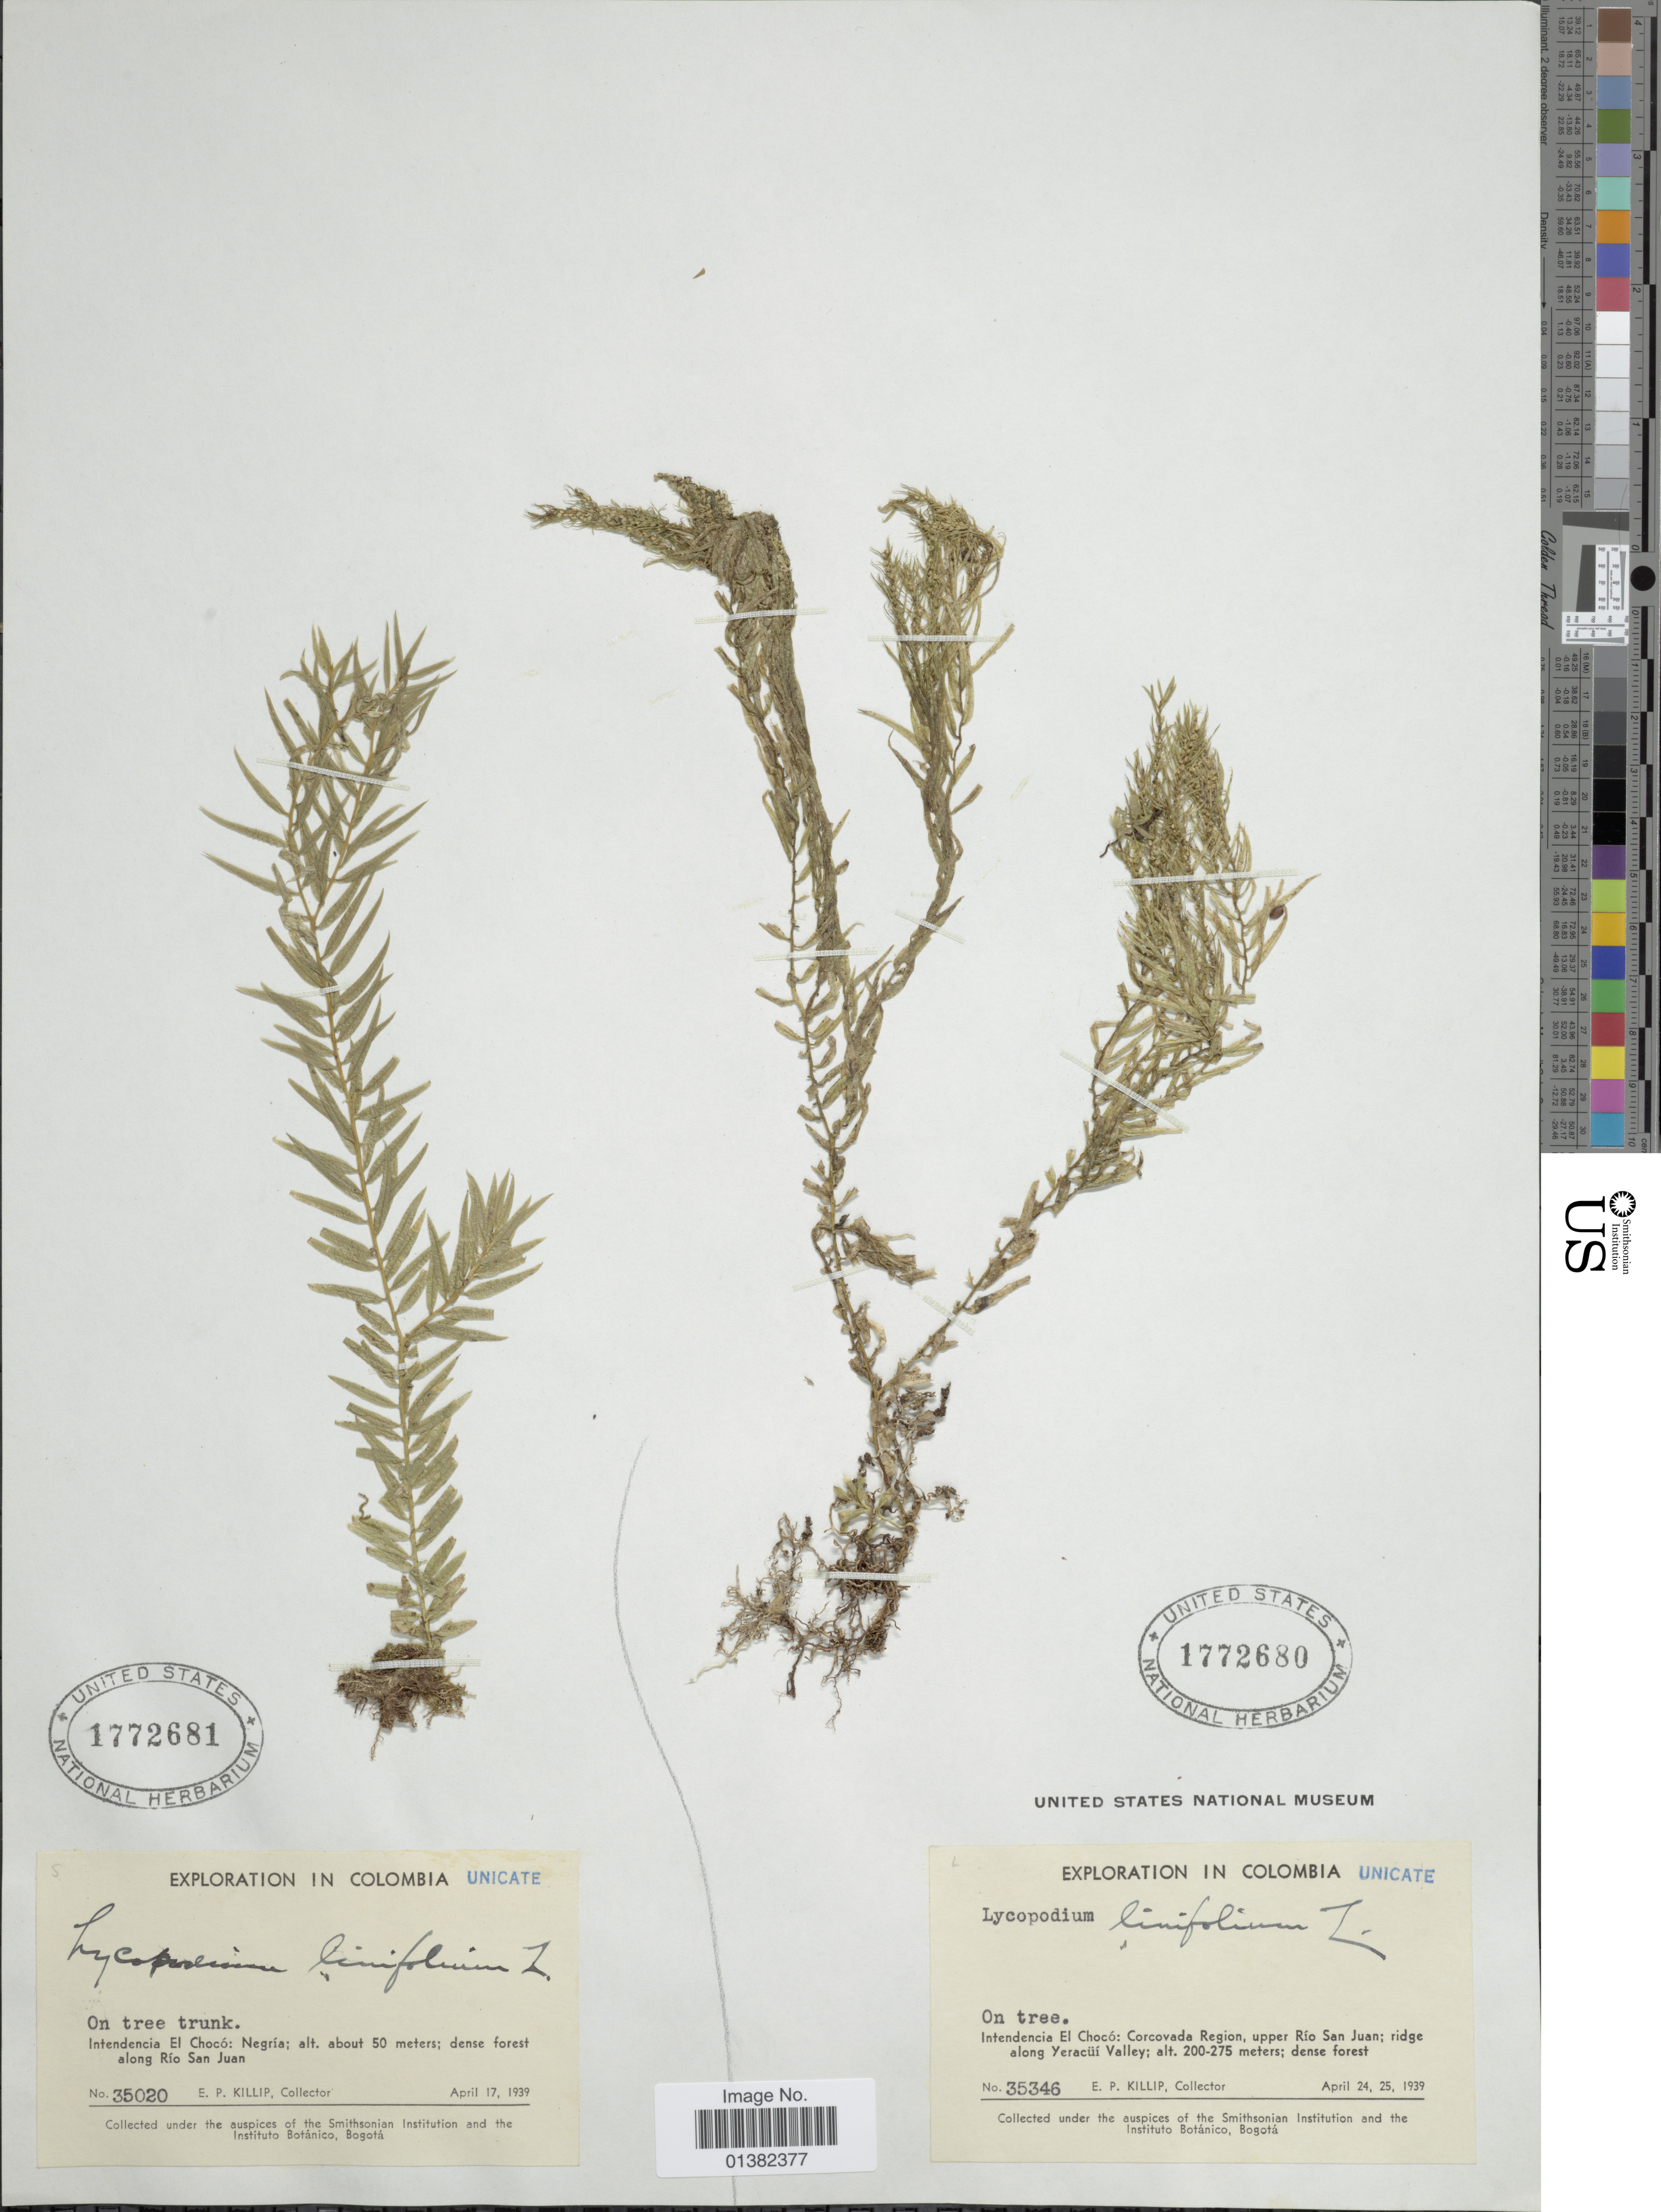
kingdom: Plantae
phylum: Tracheophyta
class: Lycopodiopsida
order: Lycopodiales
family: Lycopodiaceae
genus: Phlegmariurus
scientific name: Phlegmariurus linifolius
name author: (L.) B. Øllg.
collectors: E. P. Killip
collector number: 35346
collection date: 1939-04-24/1939-04-25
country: Colombia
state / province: Chocó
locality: Corcovada Region, upper Río San Juan; ridge along Yeracüí Valley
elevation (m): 200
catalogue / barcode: US 1772680